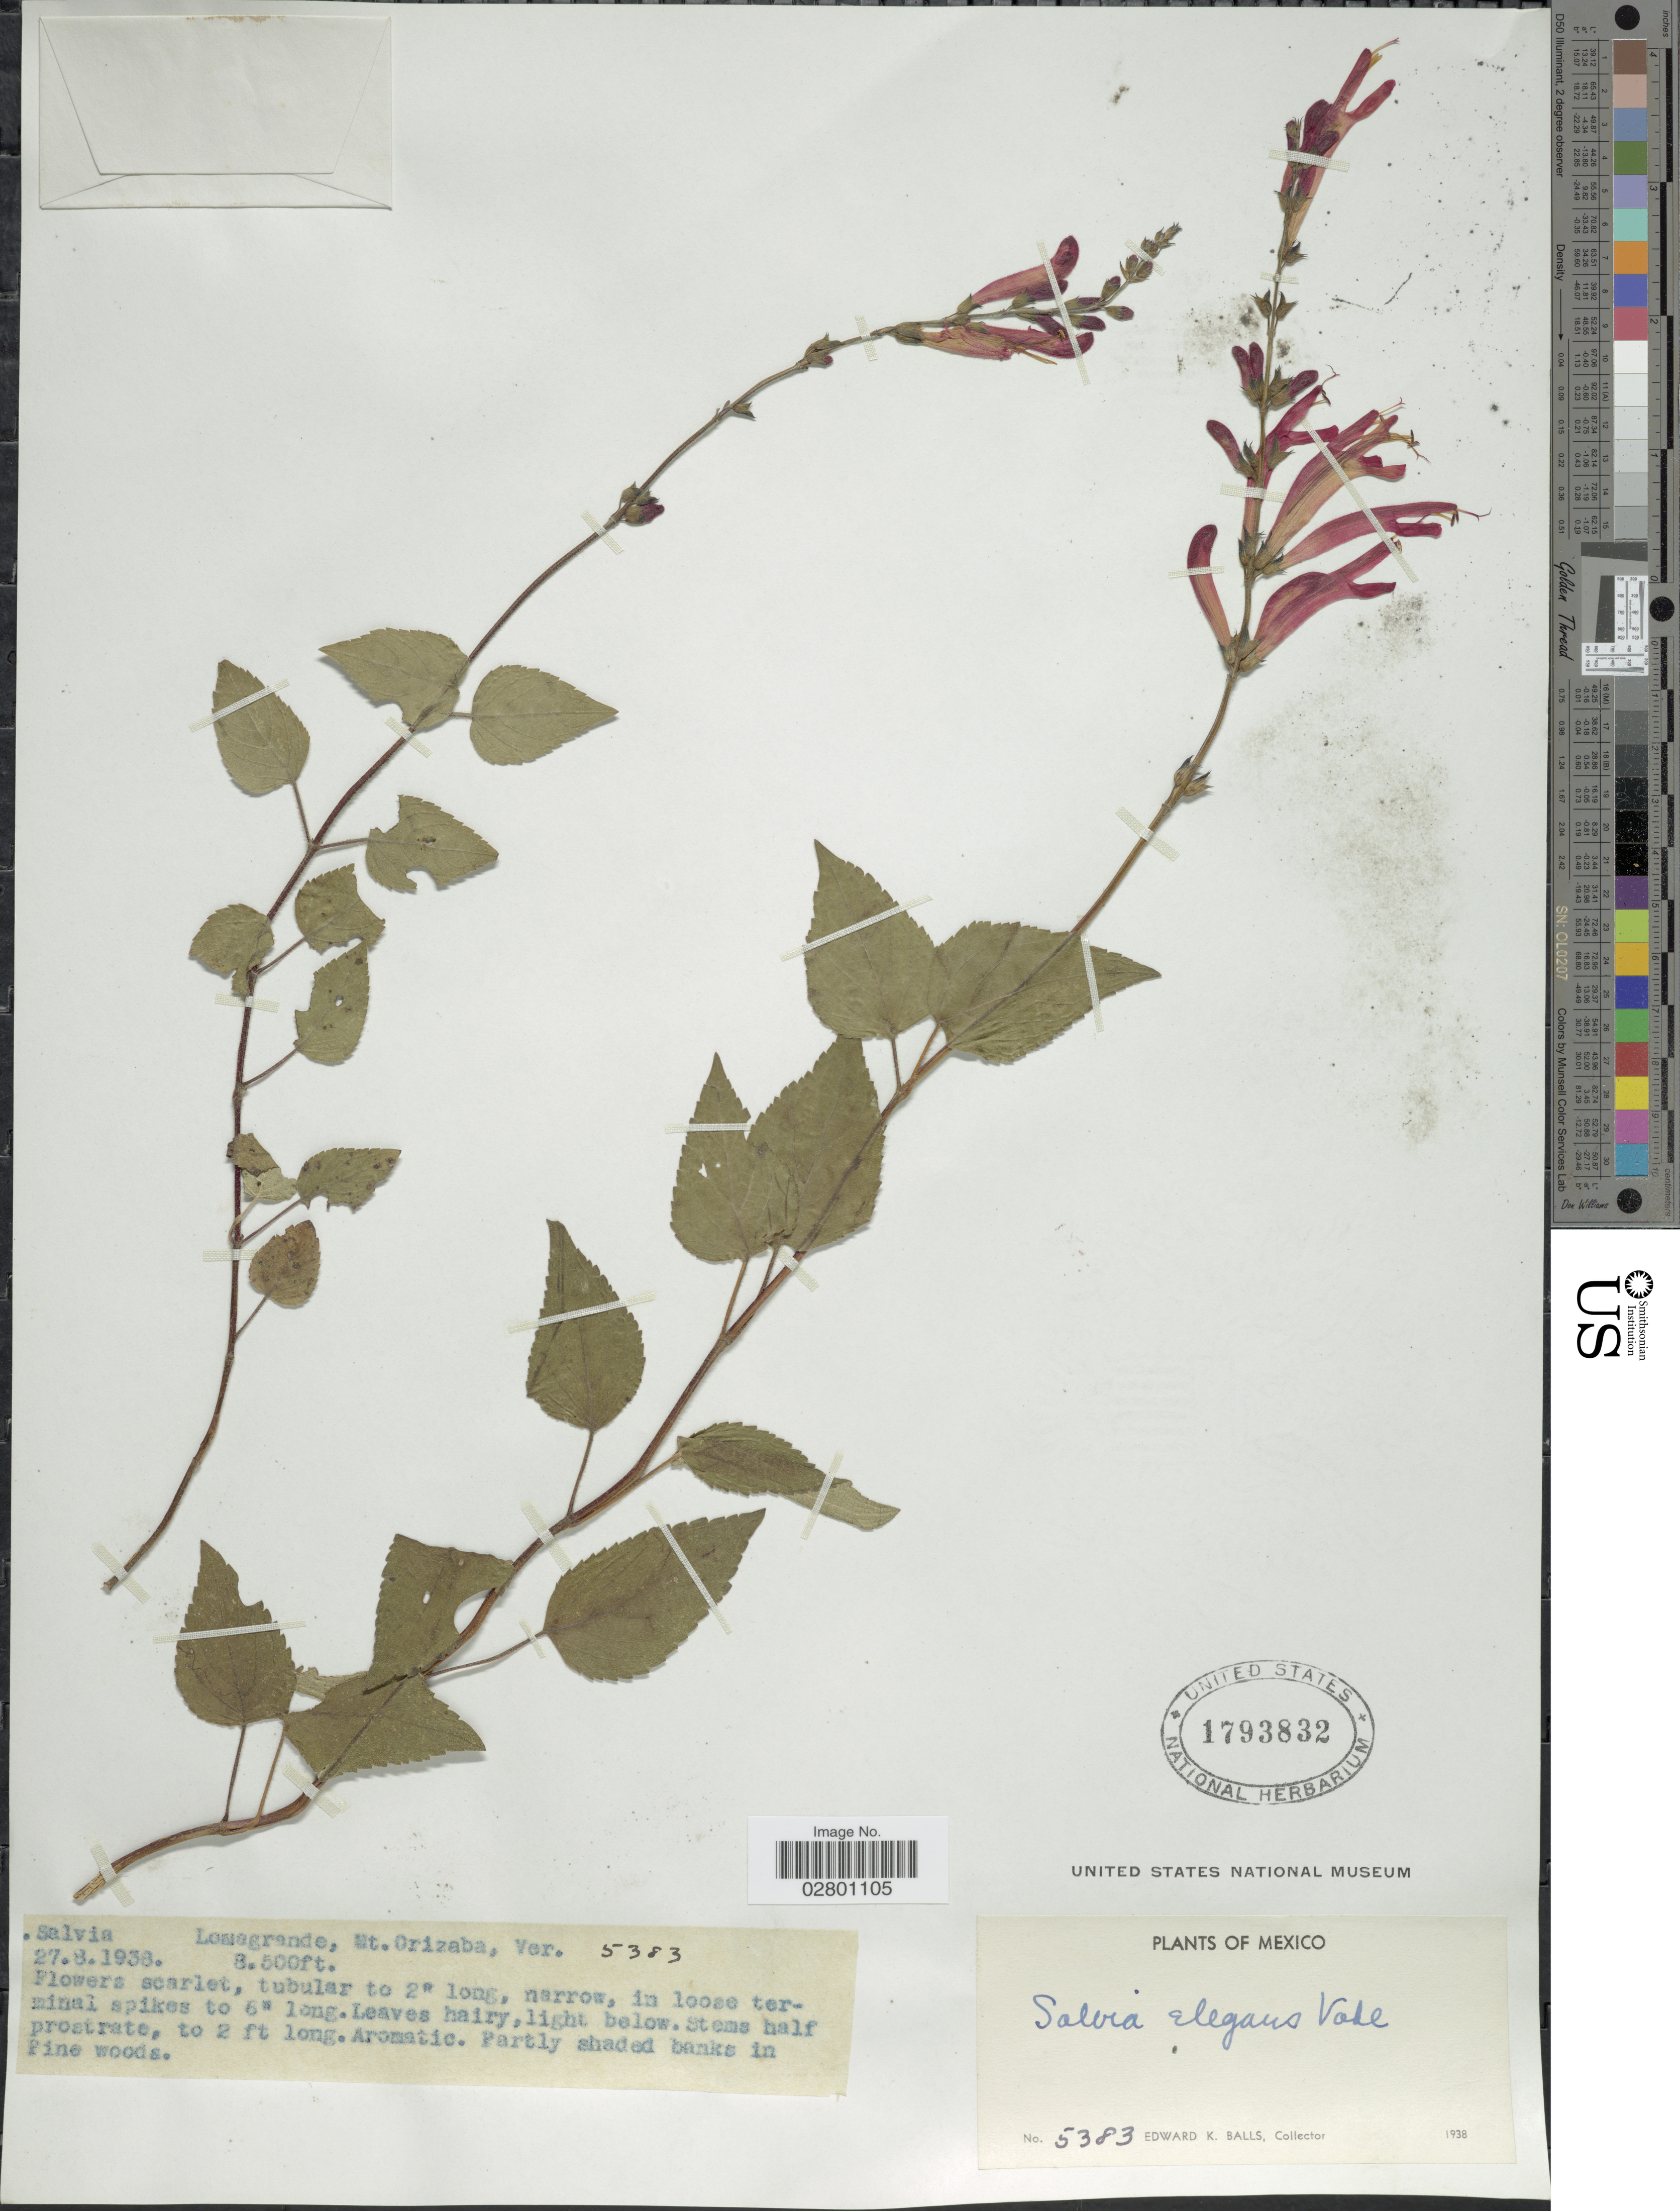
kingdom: Plantae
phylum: Tracheophyta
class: Magnoliopsida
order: Lamiales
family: Lamiaceae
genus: Salvia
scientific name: Salvia elegans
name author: Vahl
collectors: E. K. Balls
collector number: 5383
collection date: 1938-08-27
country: Mexico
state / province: Veracruz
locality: Lomagrande, Mt. Orizaba, Ver.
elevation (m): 2591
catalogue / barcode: US 1793832